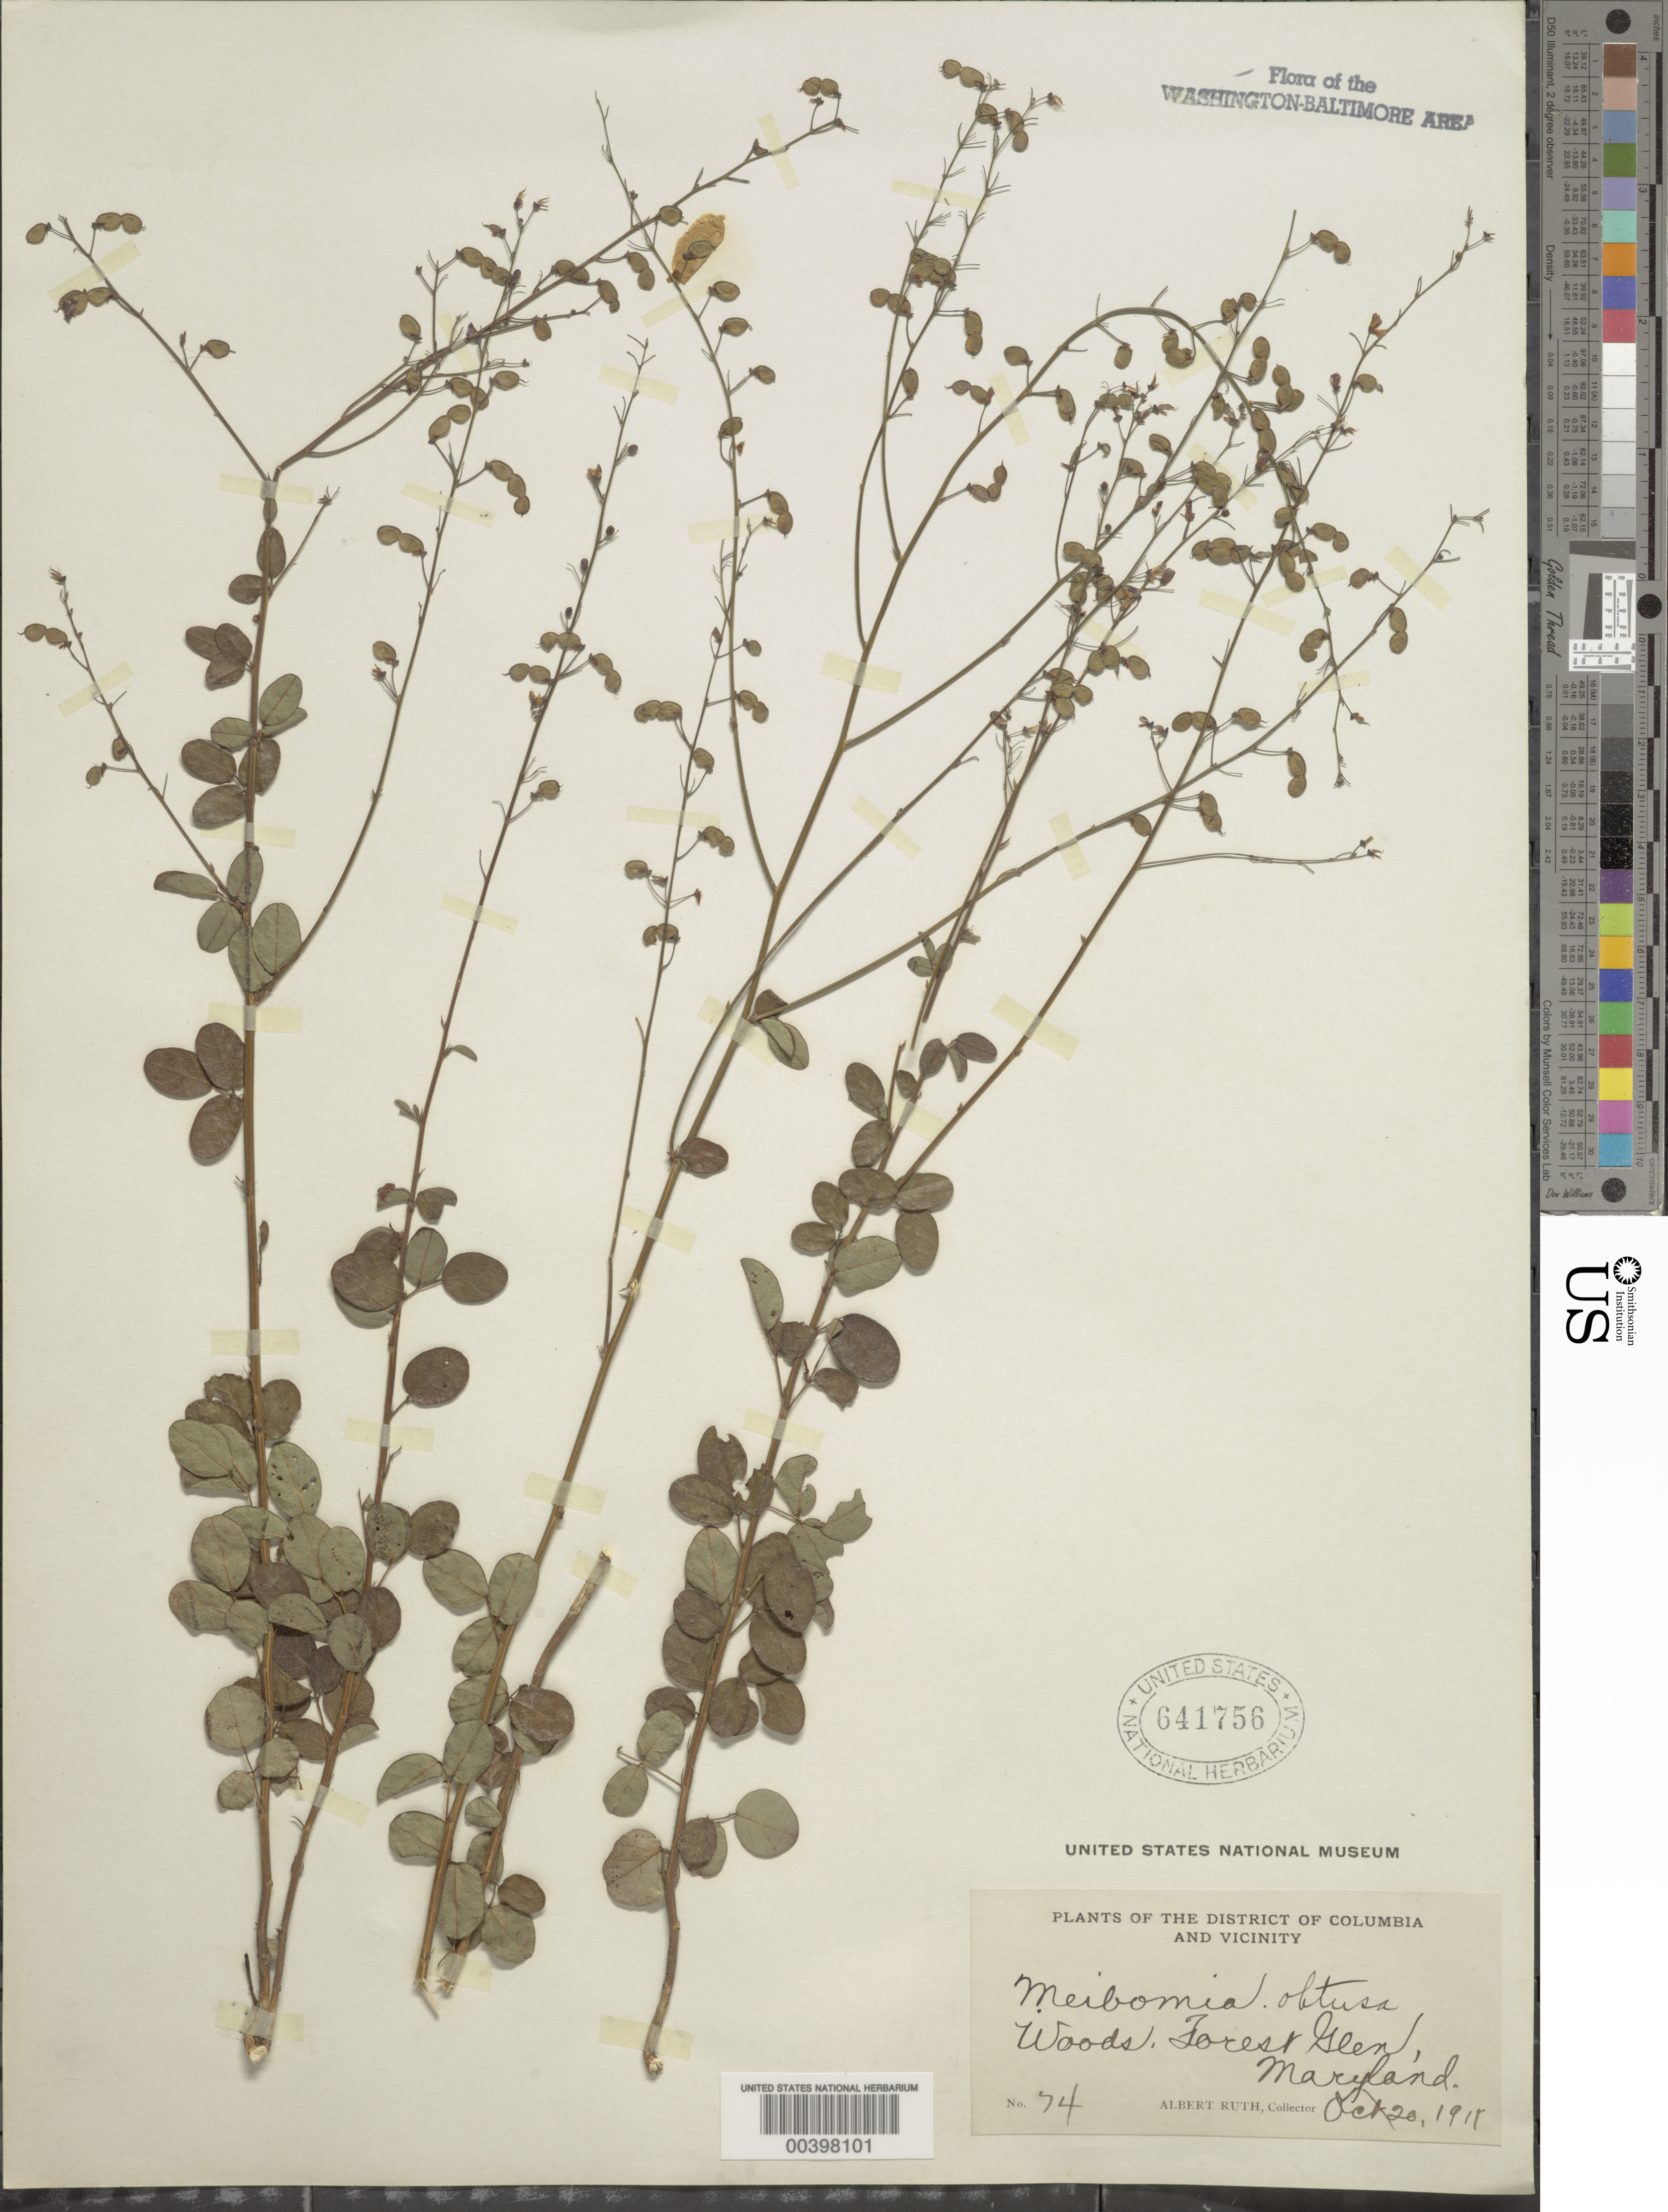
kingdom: Plantae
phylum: Tracheophyta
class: Magnoliopsida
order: Fabales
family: Fabaceae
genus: Desmodium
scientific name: Desmodium ciliare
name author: (Muhl. ex Willd.) DC.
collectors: A. Ruth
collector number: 74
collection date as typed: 20 Oct 1911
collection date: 1911-10-20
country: United States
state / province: Maryland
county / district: Montgomery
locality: Forest Glen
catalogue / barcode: US 641756